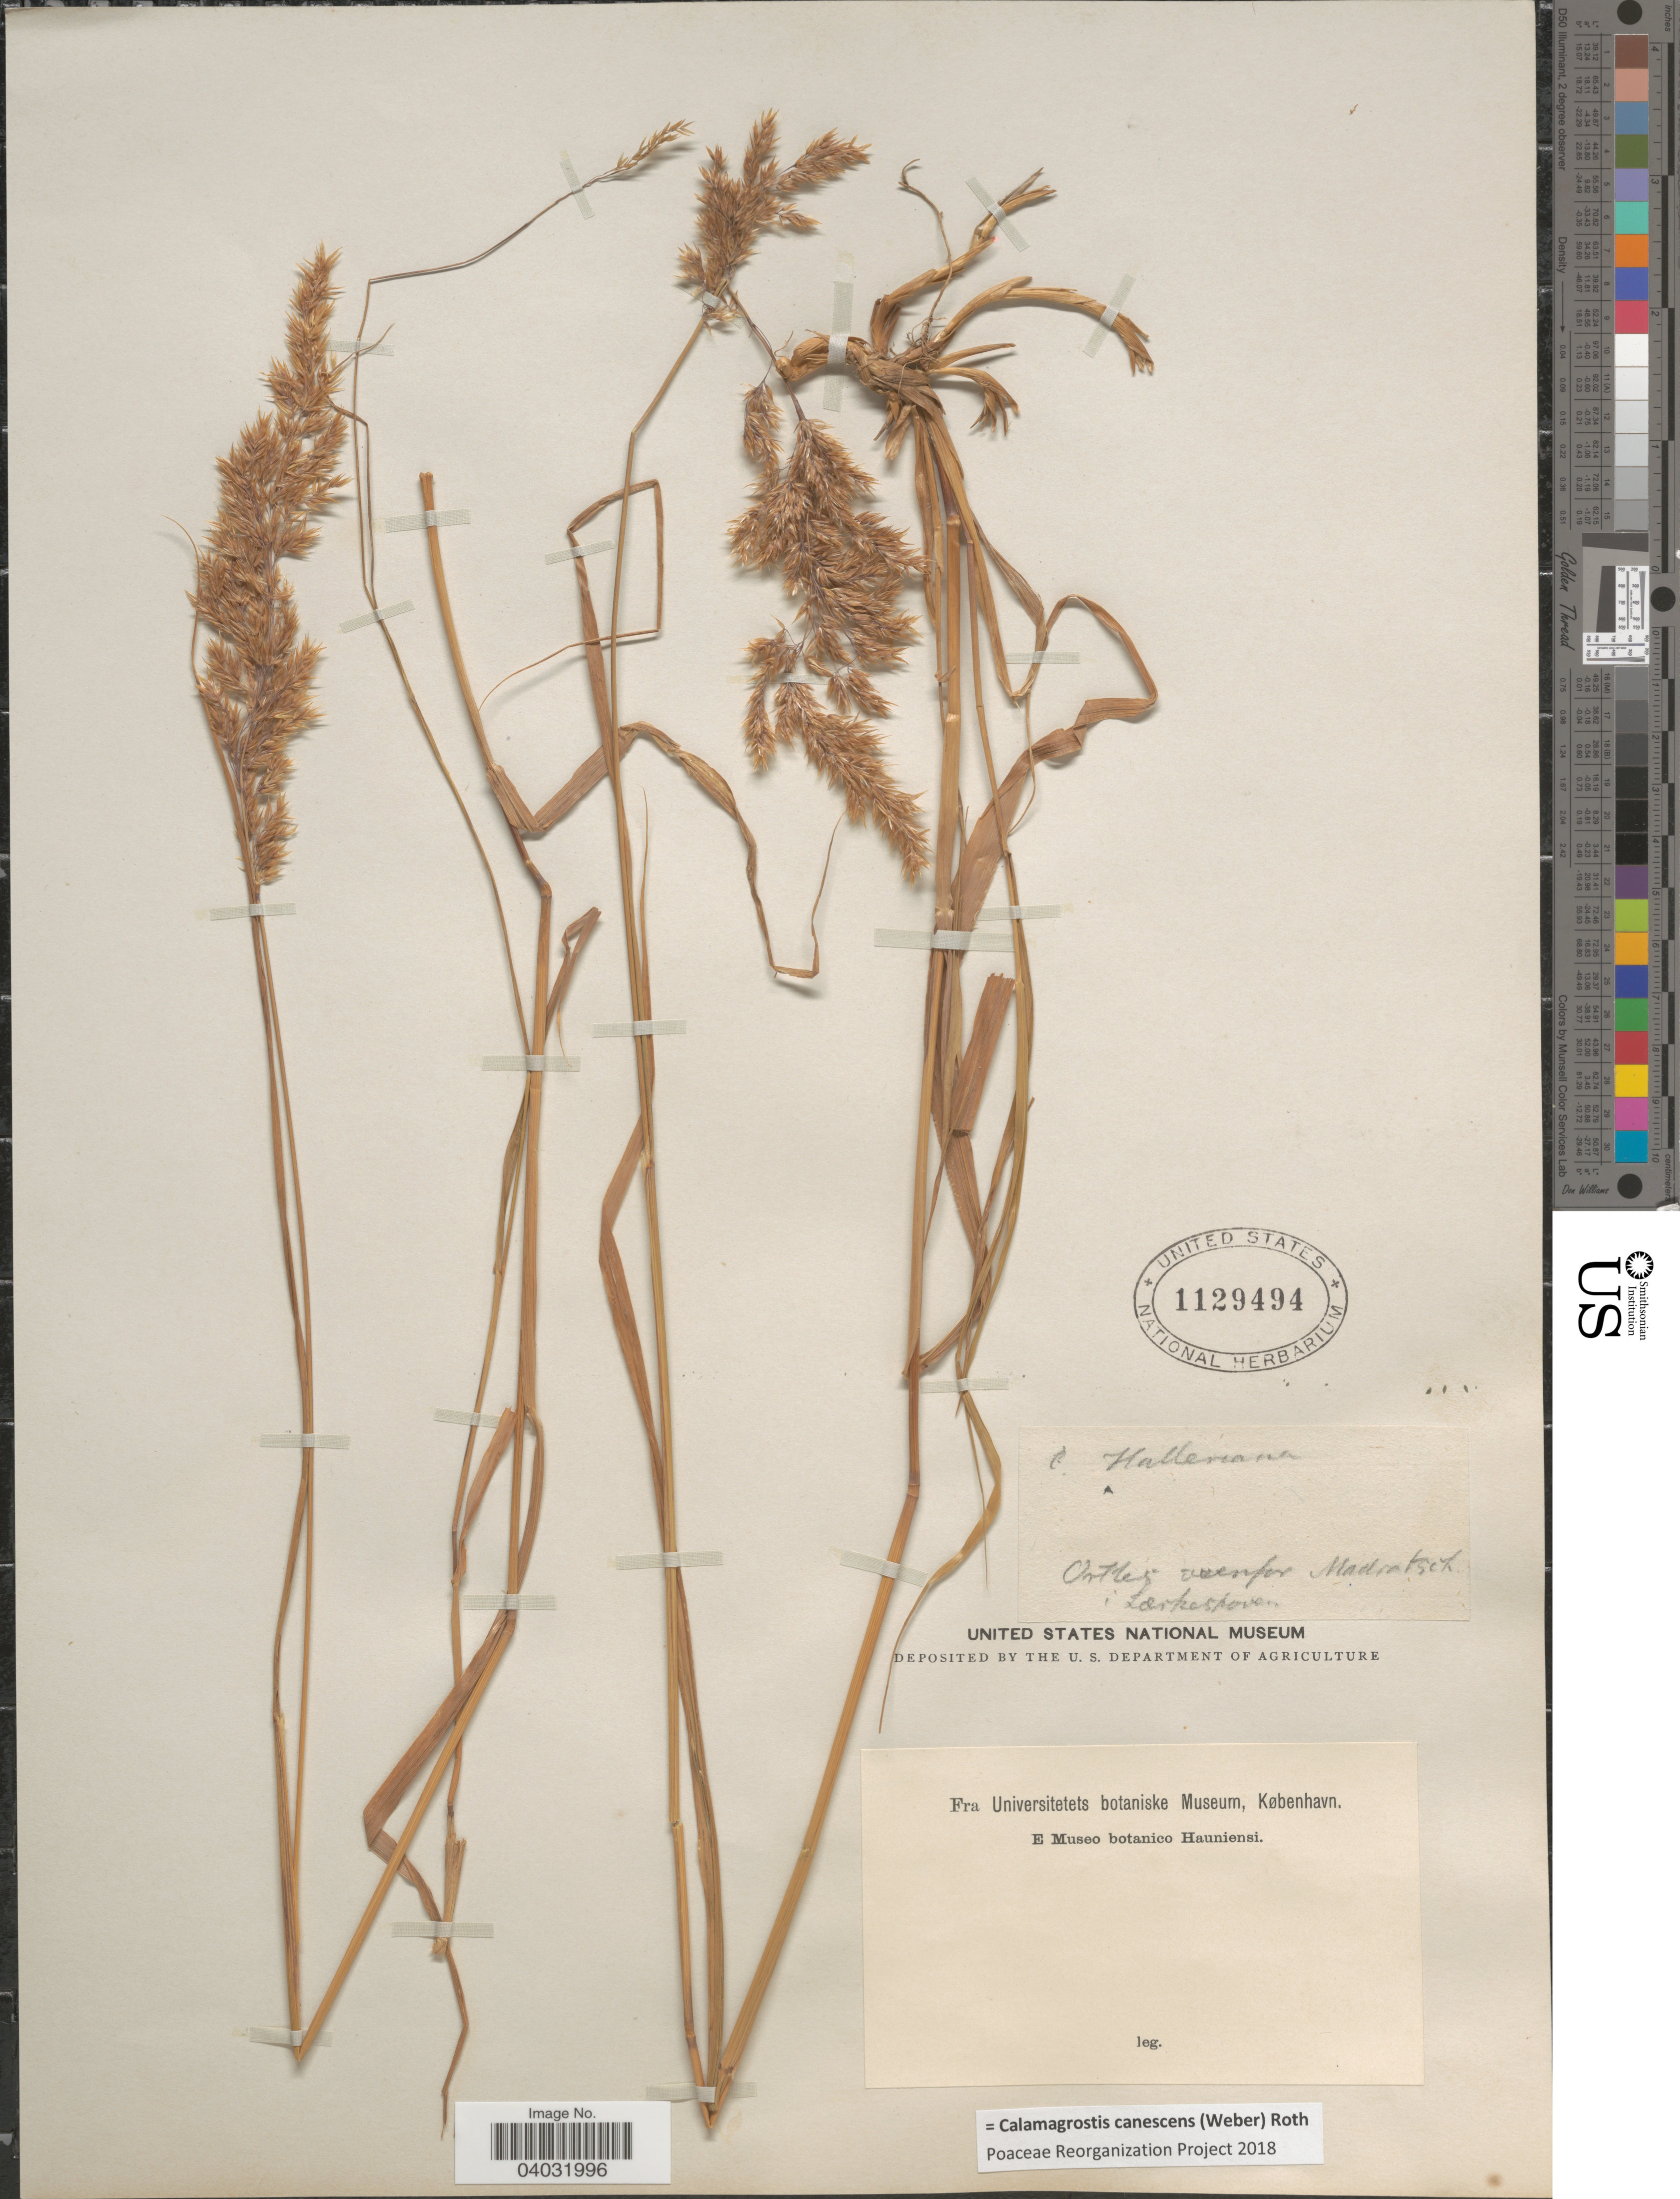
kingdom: Plantae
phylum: Tracheophyta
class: Liliopsida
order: Poales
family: Poaceae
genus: Calamagrostis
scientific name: Calamagrostis canescens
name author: (G.H. Weber) Roth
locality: Ortles [illegible text] Madratsch: Lorkeshoven.[interpreted]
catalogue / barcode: US 1129494